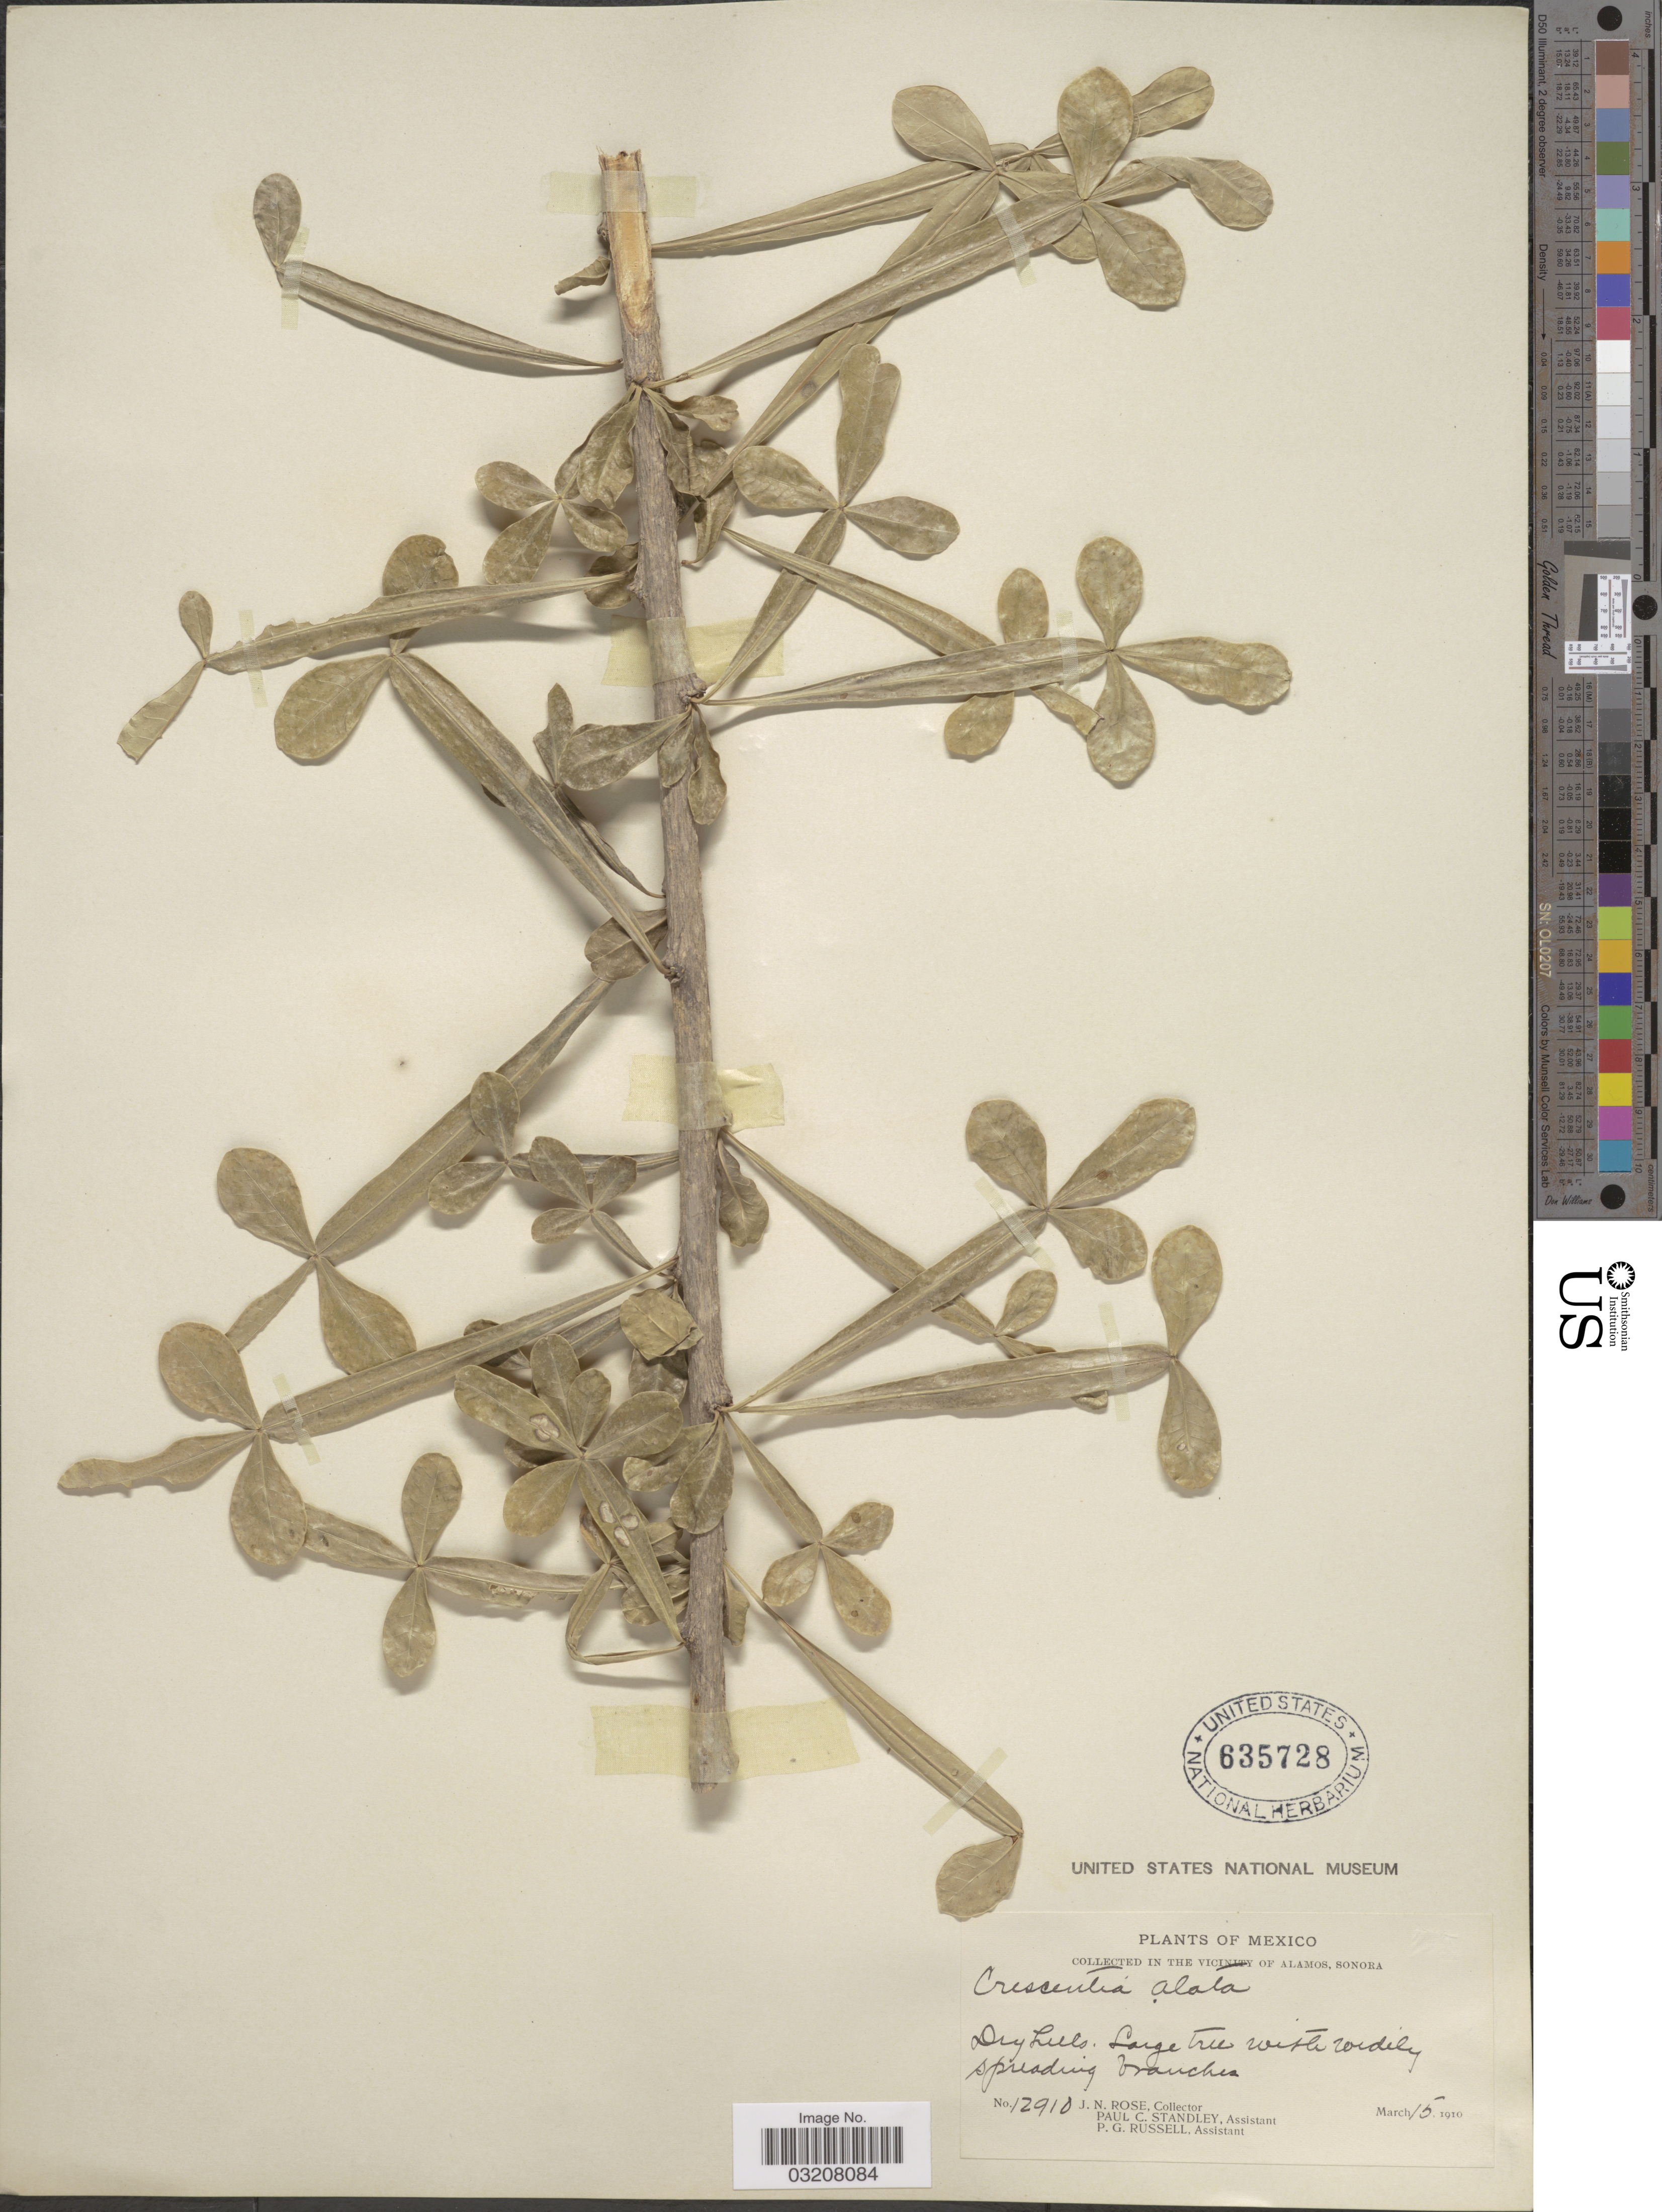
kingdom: Plantae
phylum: Tracheophyta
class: Magnoliopsida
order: Lamiales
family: Bignoniaceae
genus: Crescentia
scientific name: Crescentia alata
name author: Kunth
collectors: J. N. Rose, P. C. Standley & P. G. Russell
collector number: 12910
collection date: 1910-03-15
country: Mexico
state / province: Sonora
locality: In the vicinity of Alamos.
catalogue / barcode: US 635728